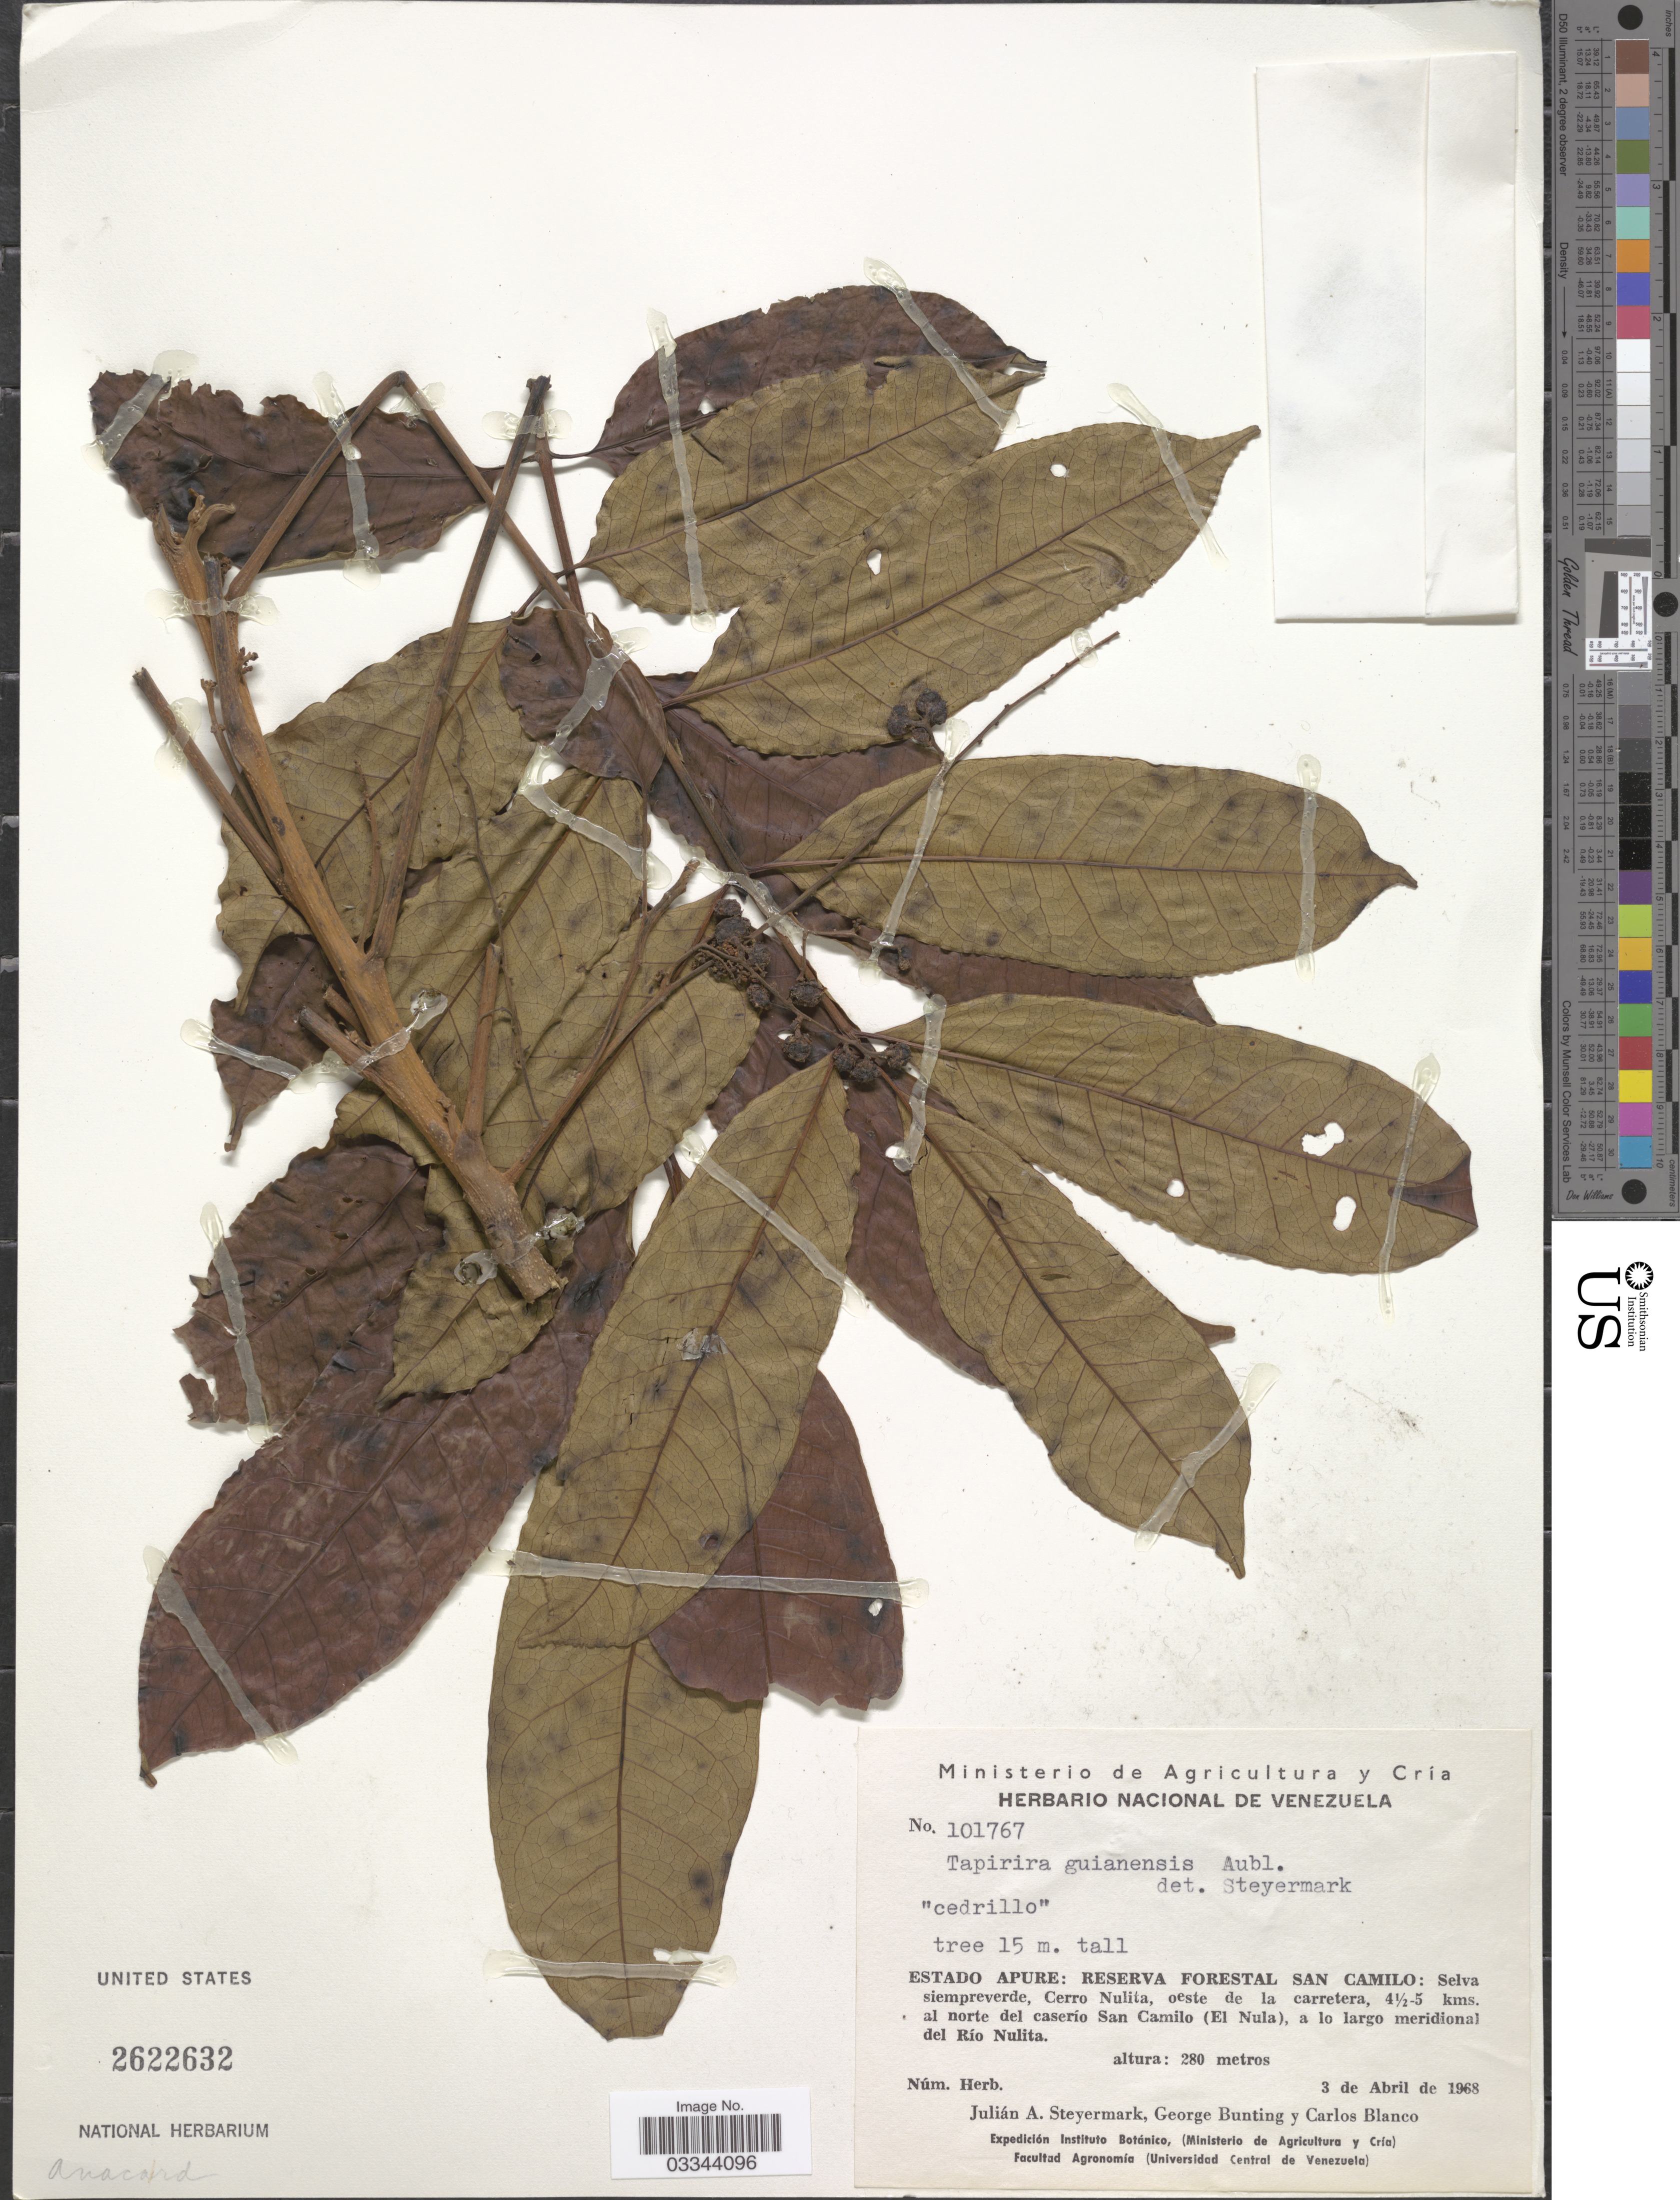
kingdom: Plantae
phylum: Tracheophyta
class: Magnoliopsida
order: Sapindales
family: Anacardiaceae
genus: Tapirira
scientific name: Tapirira guianensis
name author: Aubl.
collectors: J. Steyermark, G. S. Bunting & C. Blanco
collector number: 101767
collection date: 1968-04-03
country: Venezuela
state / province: Apure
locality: Reserva Forestal San Camilo: Selva siempreverde, Cerro Nulita, oeste de la carretera, 4½-5 kms. al norte del caserío San Camilo (El Nula), a lo largo meridional del Río Nulita.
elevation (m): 280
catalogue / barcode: US 2622632